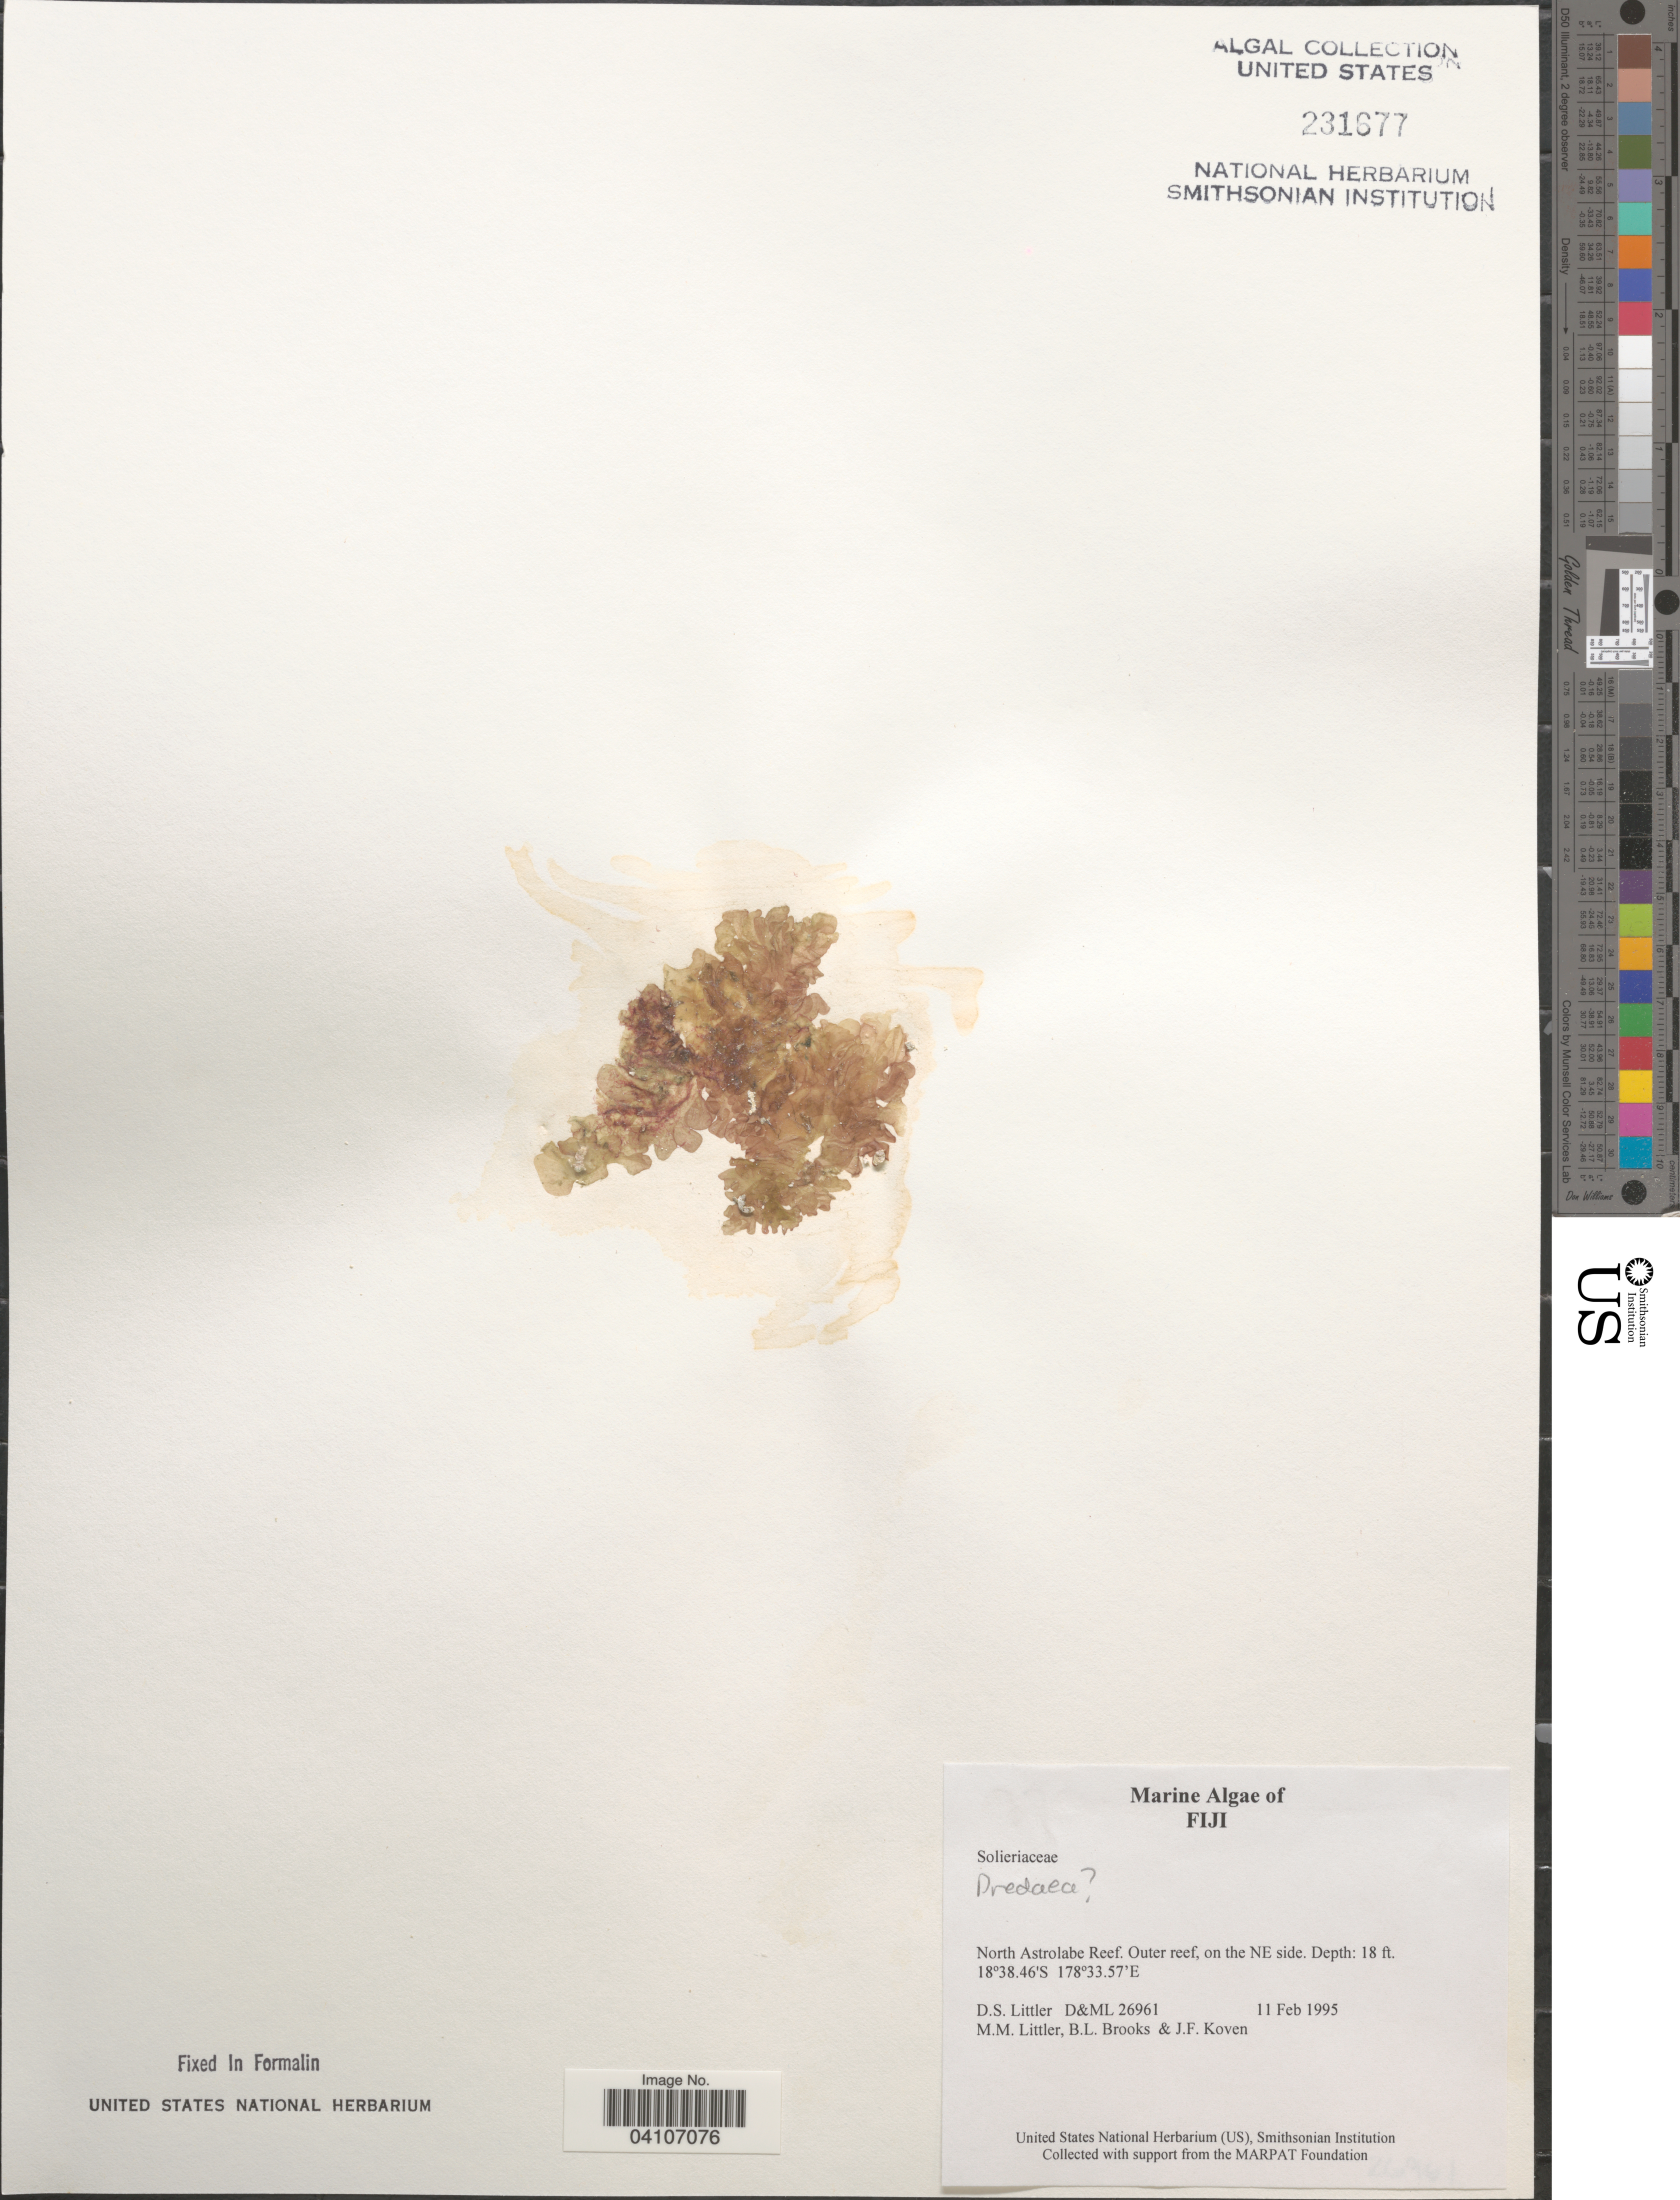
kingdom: Plantae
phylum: Rhodophyta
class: Florideophyceae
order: Nemastomatales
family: Nemastomataceae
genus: Predaea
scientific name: Predaea sp.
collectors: D. S. Littler, B. Brooks & J. Koven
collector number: D&ML26961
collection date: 1995-02-11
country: Fiji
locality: North Astrolabe Reef. Outer reef, on the NE side.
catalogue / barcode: US 231677